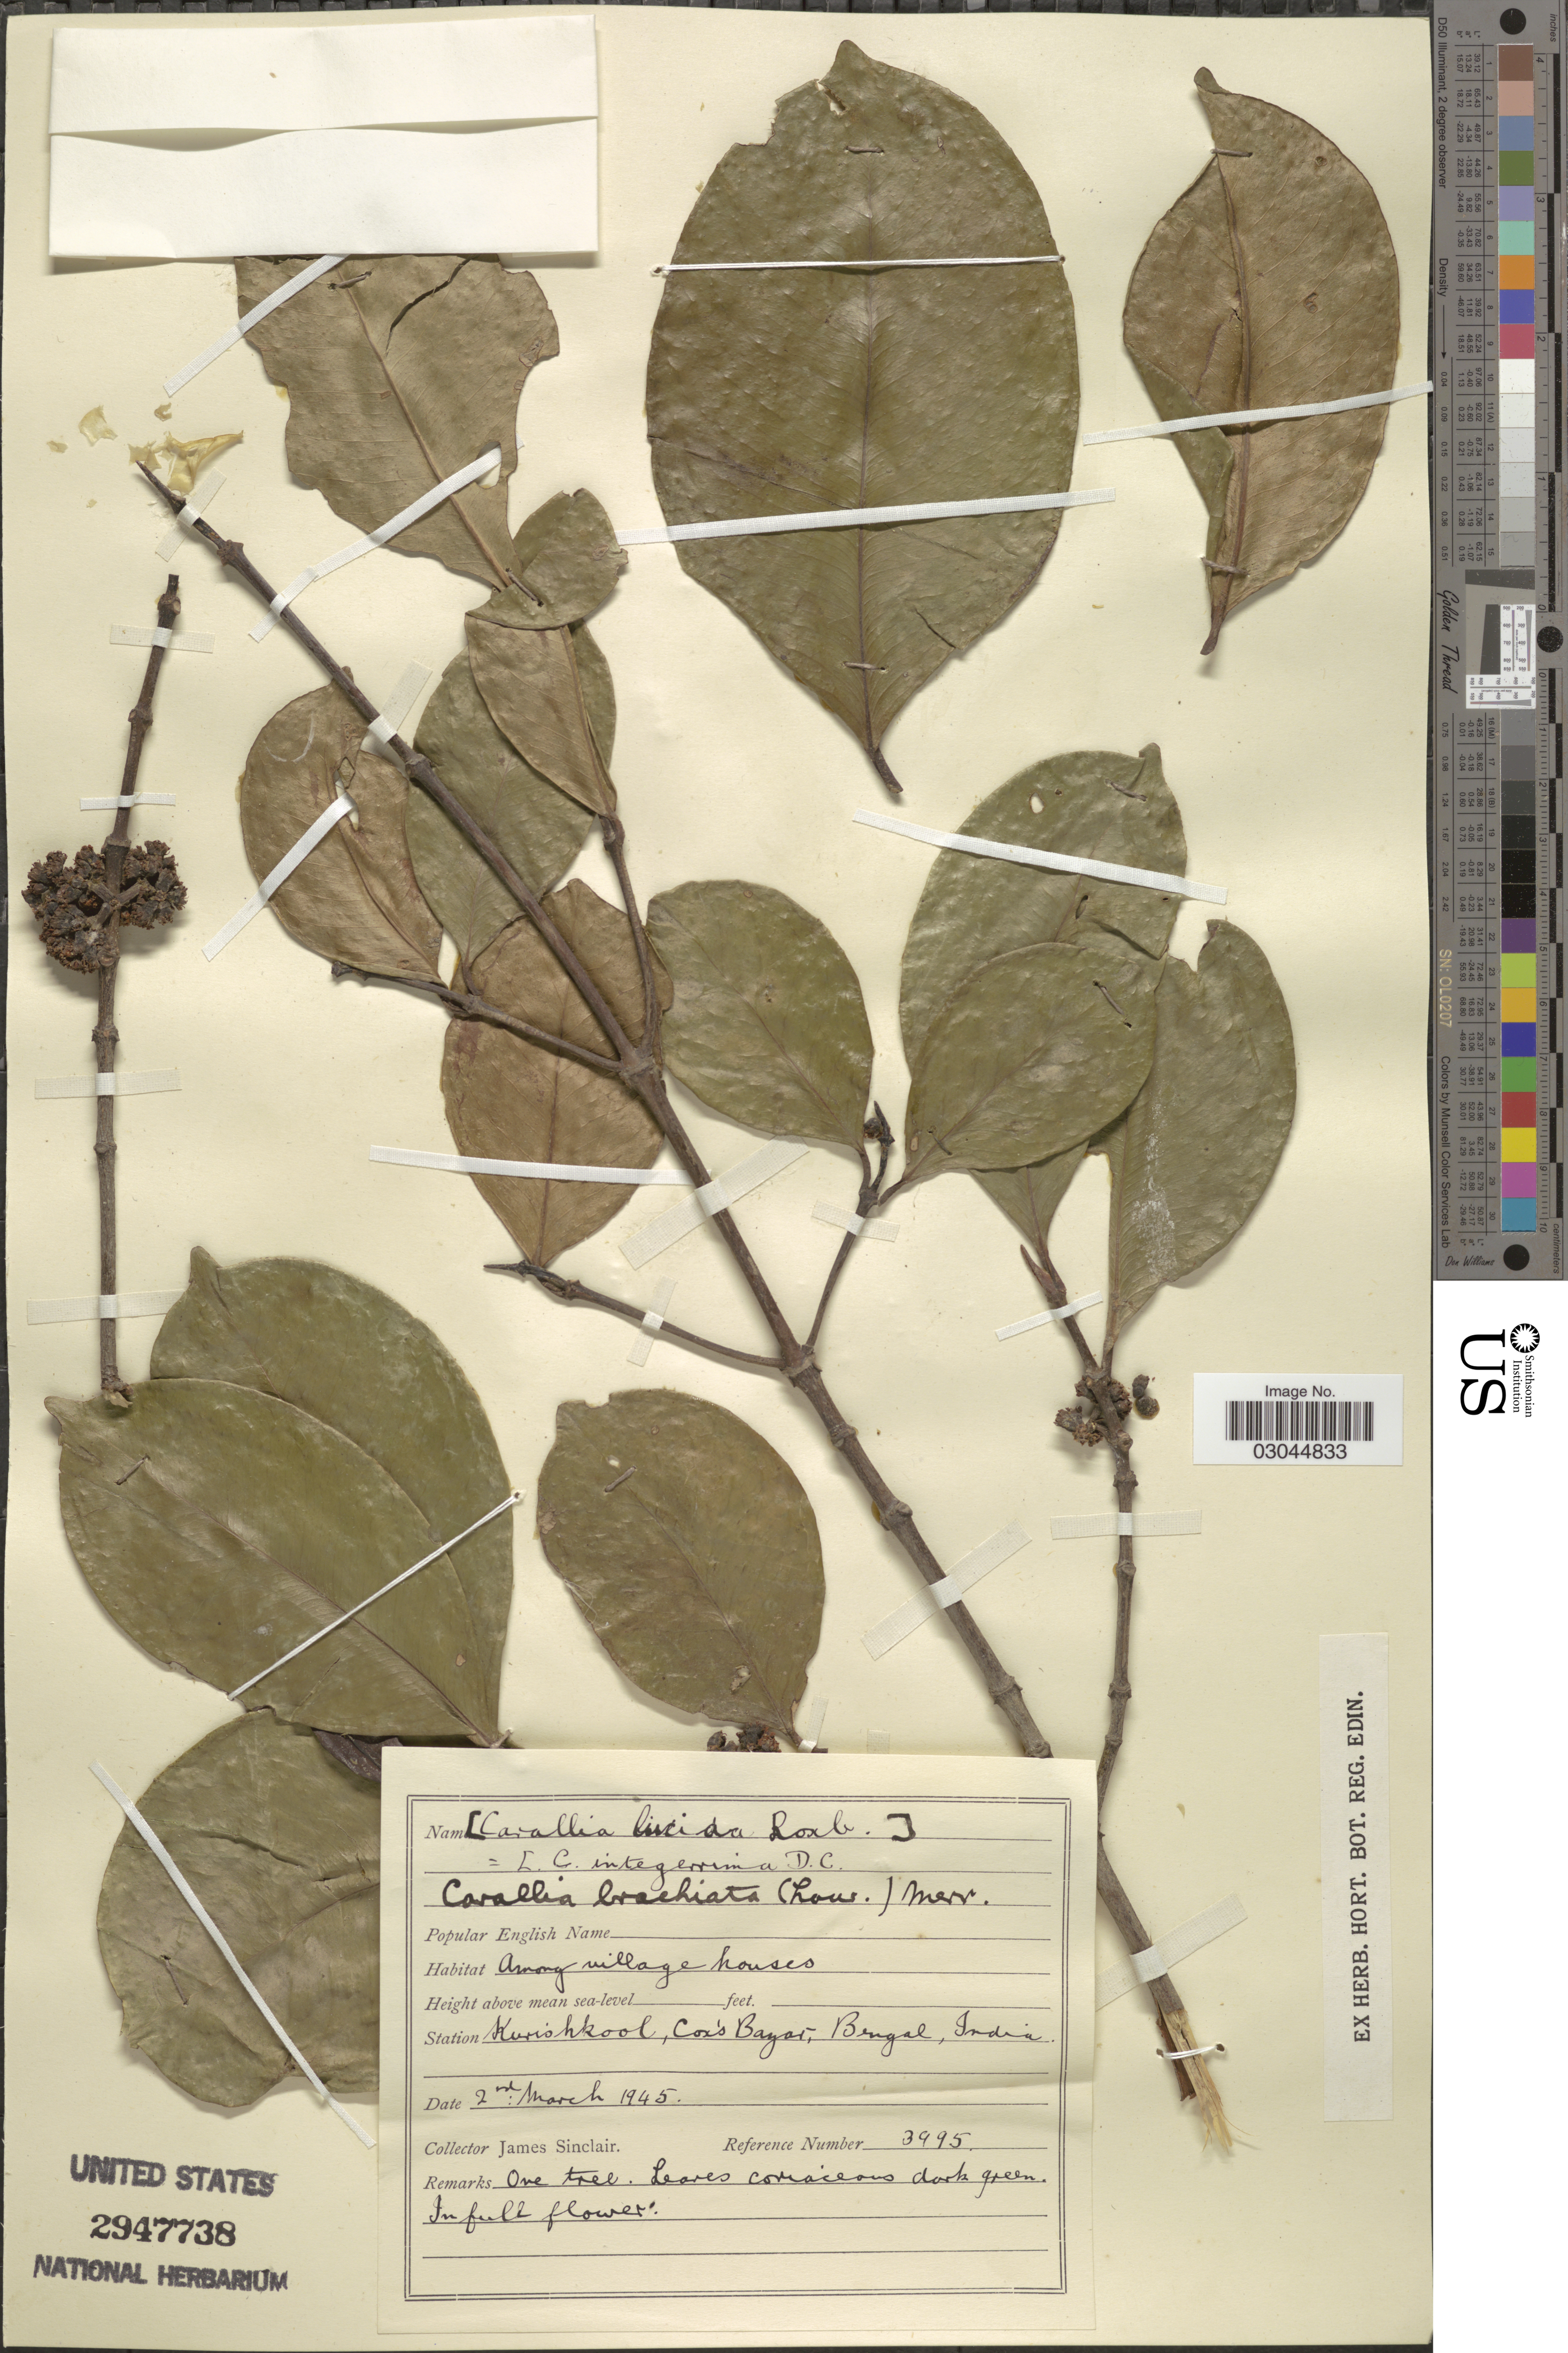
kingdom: Plantae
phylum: Tracheophyta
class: Magnoliopsida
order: Malpighiales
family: Rhizophoraceae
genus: Carallia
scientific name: Carallia brachiata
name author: (Lour.) Merr.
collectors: J. Sinclair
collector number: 3995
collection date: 1945-03-02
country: Bangladesh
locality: Among village houses. Station Kurishkool, Cox's Bazar, Bengal.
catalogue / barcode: US 2947738